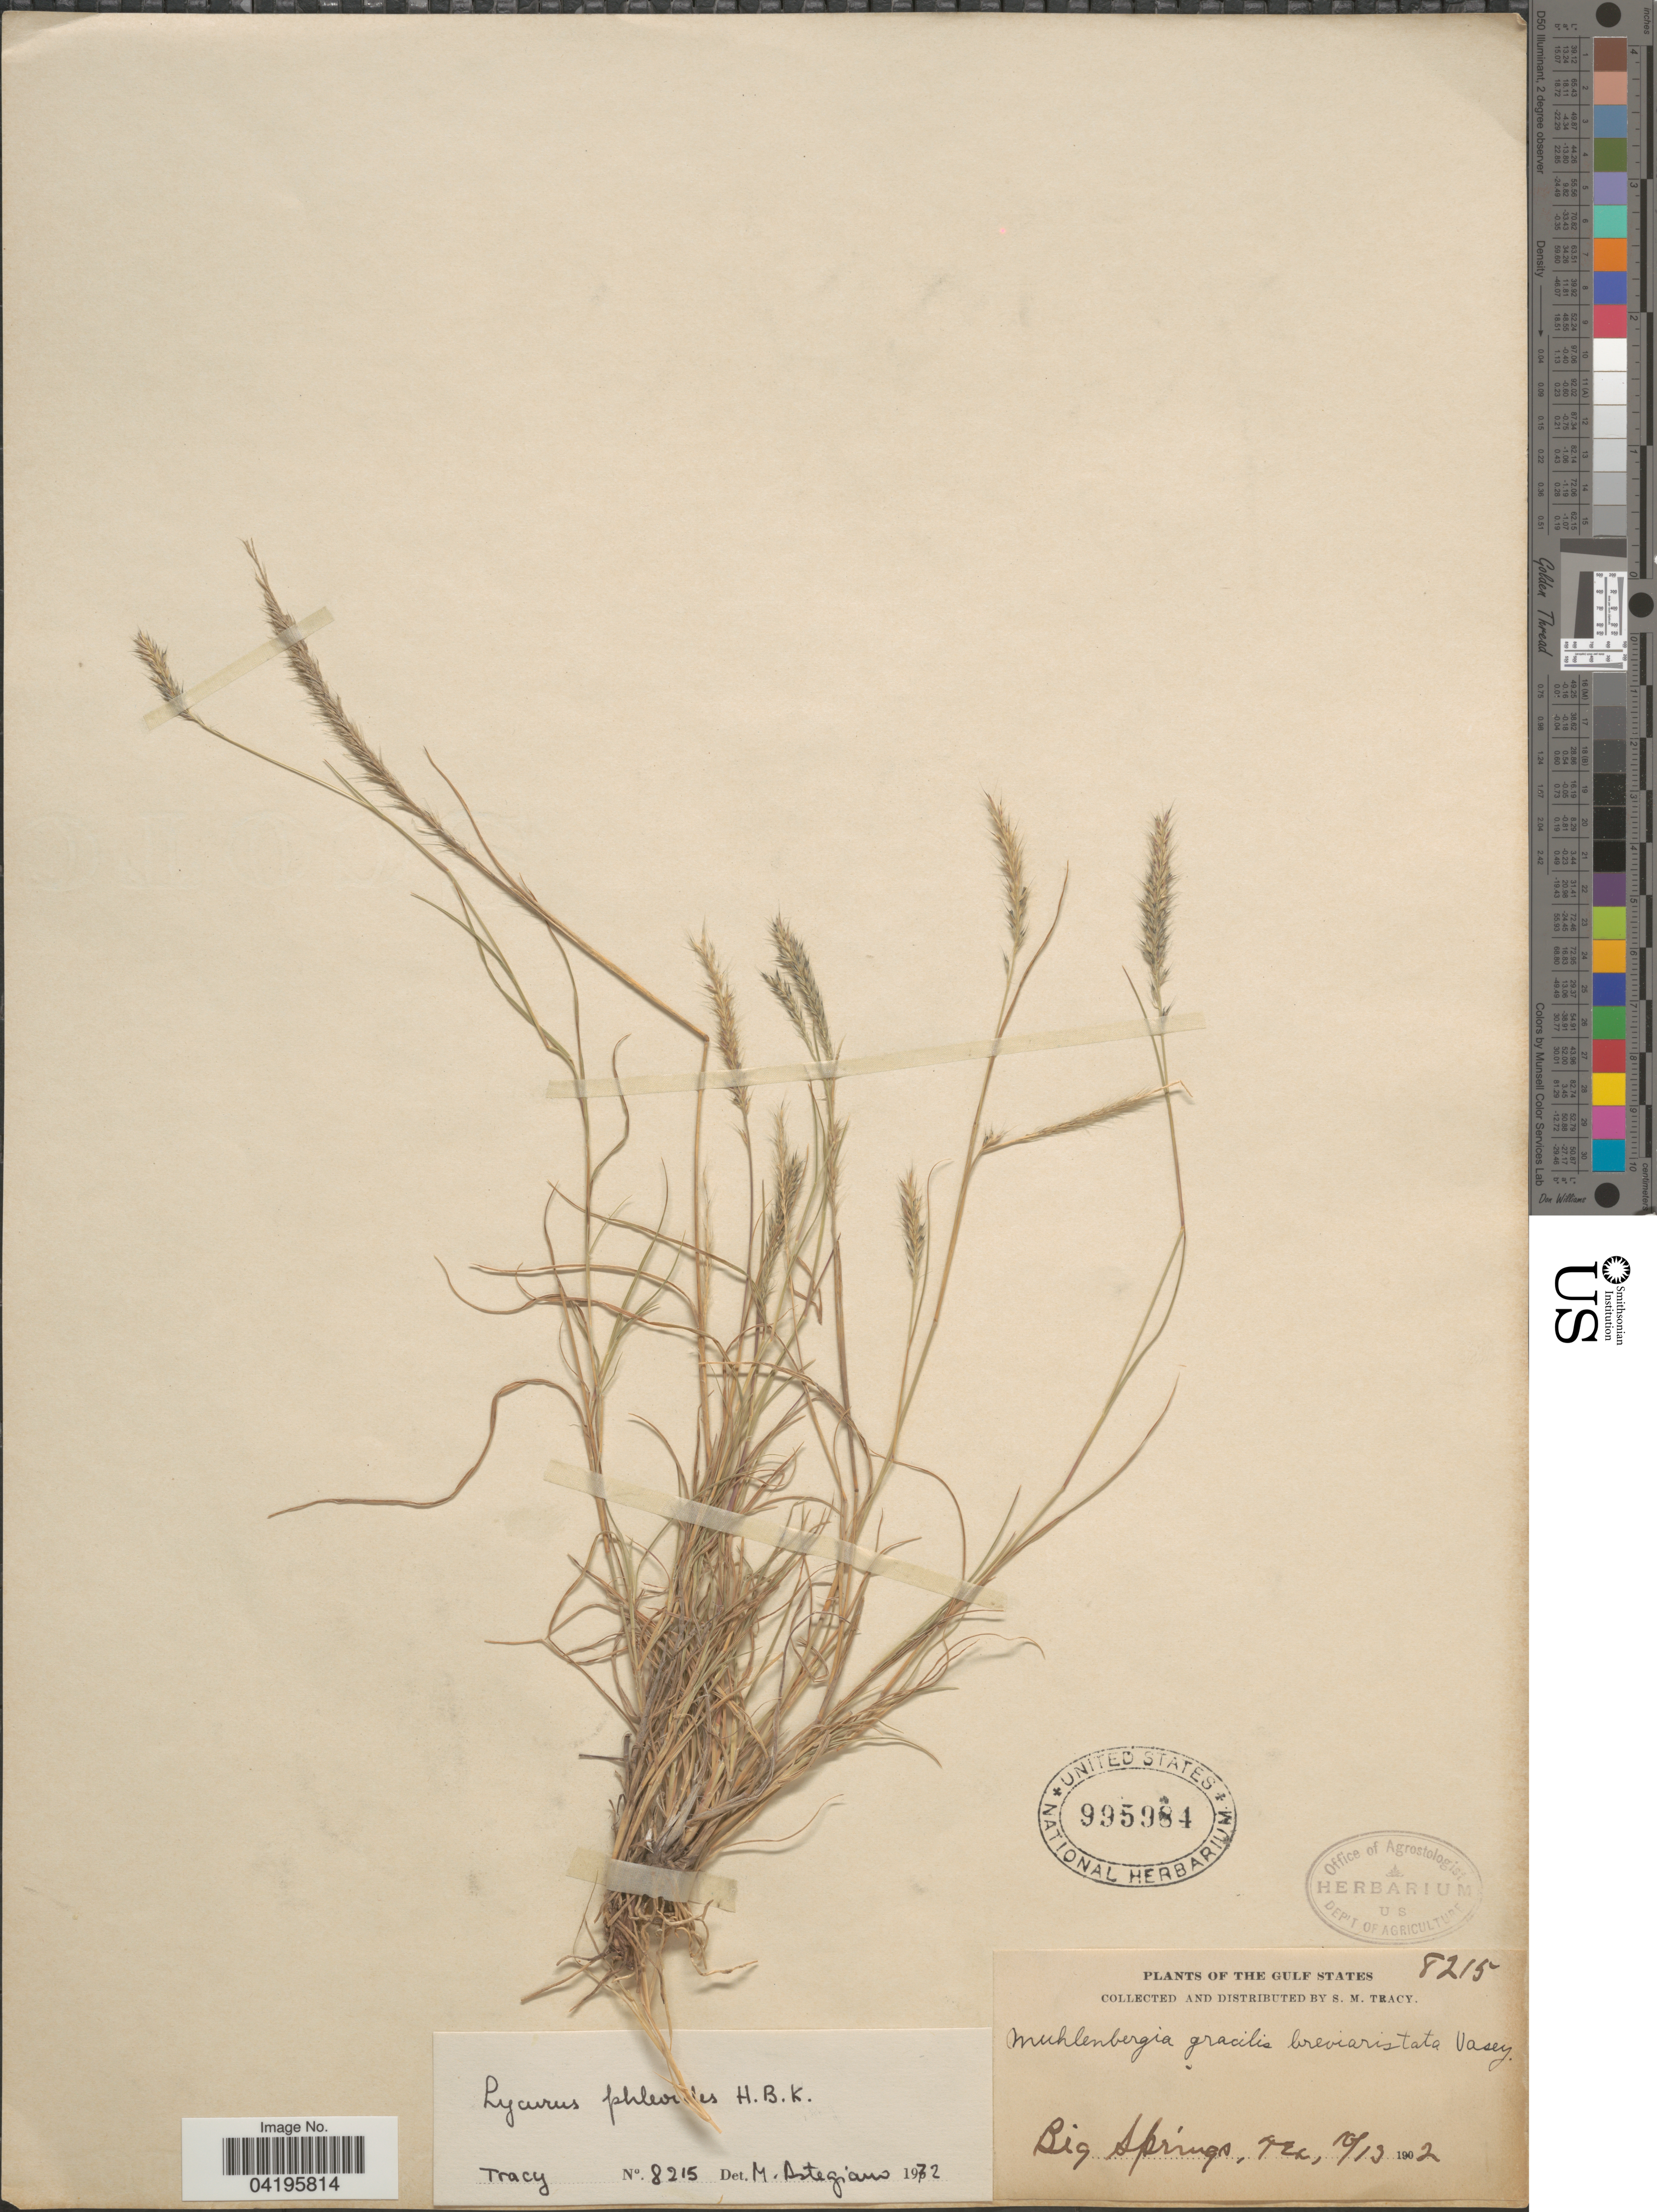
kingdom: Plantae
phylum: Tracheophyta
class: Liliopsida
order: Poales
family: Poaceae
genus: Muhlenbergia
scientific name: Muhlenbergia phleoides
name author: (Kunth) Columbus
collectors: S. M. Tracy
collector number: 8215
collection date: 1902-10-13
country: United States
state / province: Texas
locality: The Gulf States. Big Springs.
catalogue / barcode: US 995984